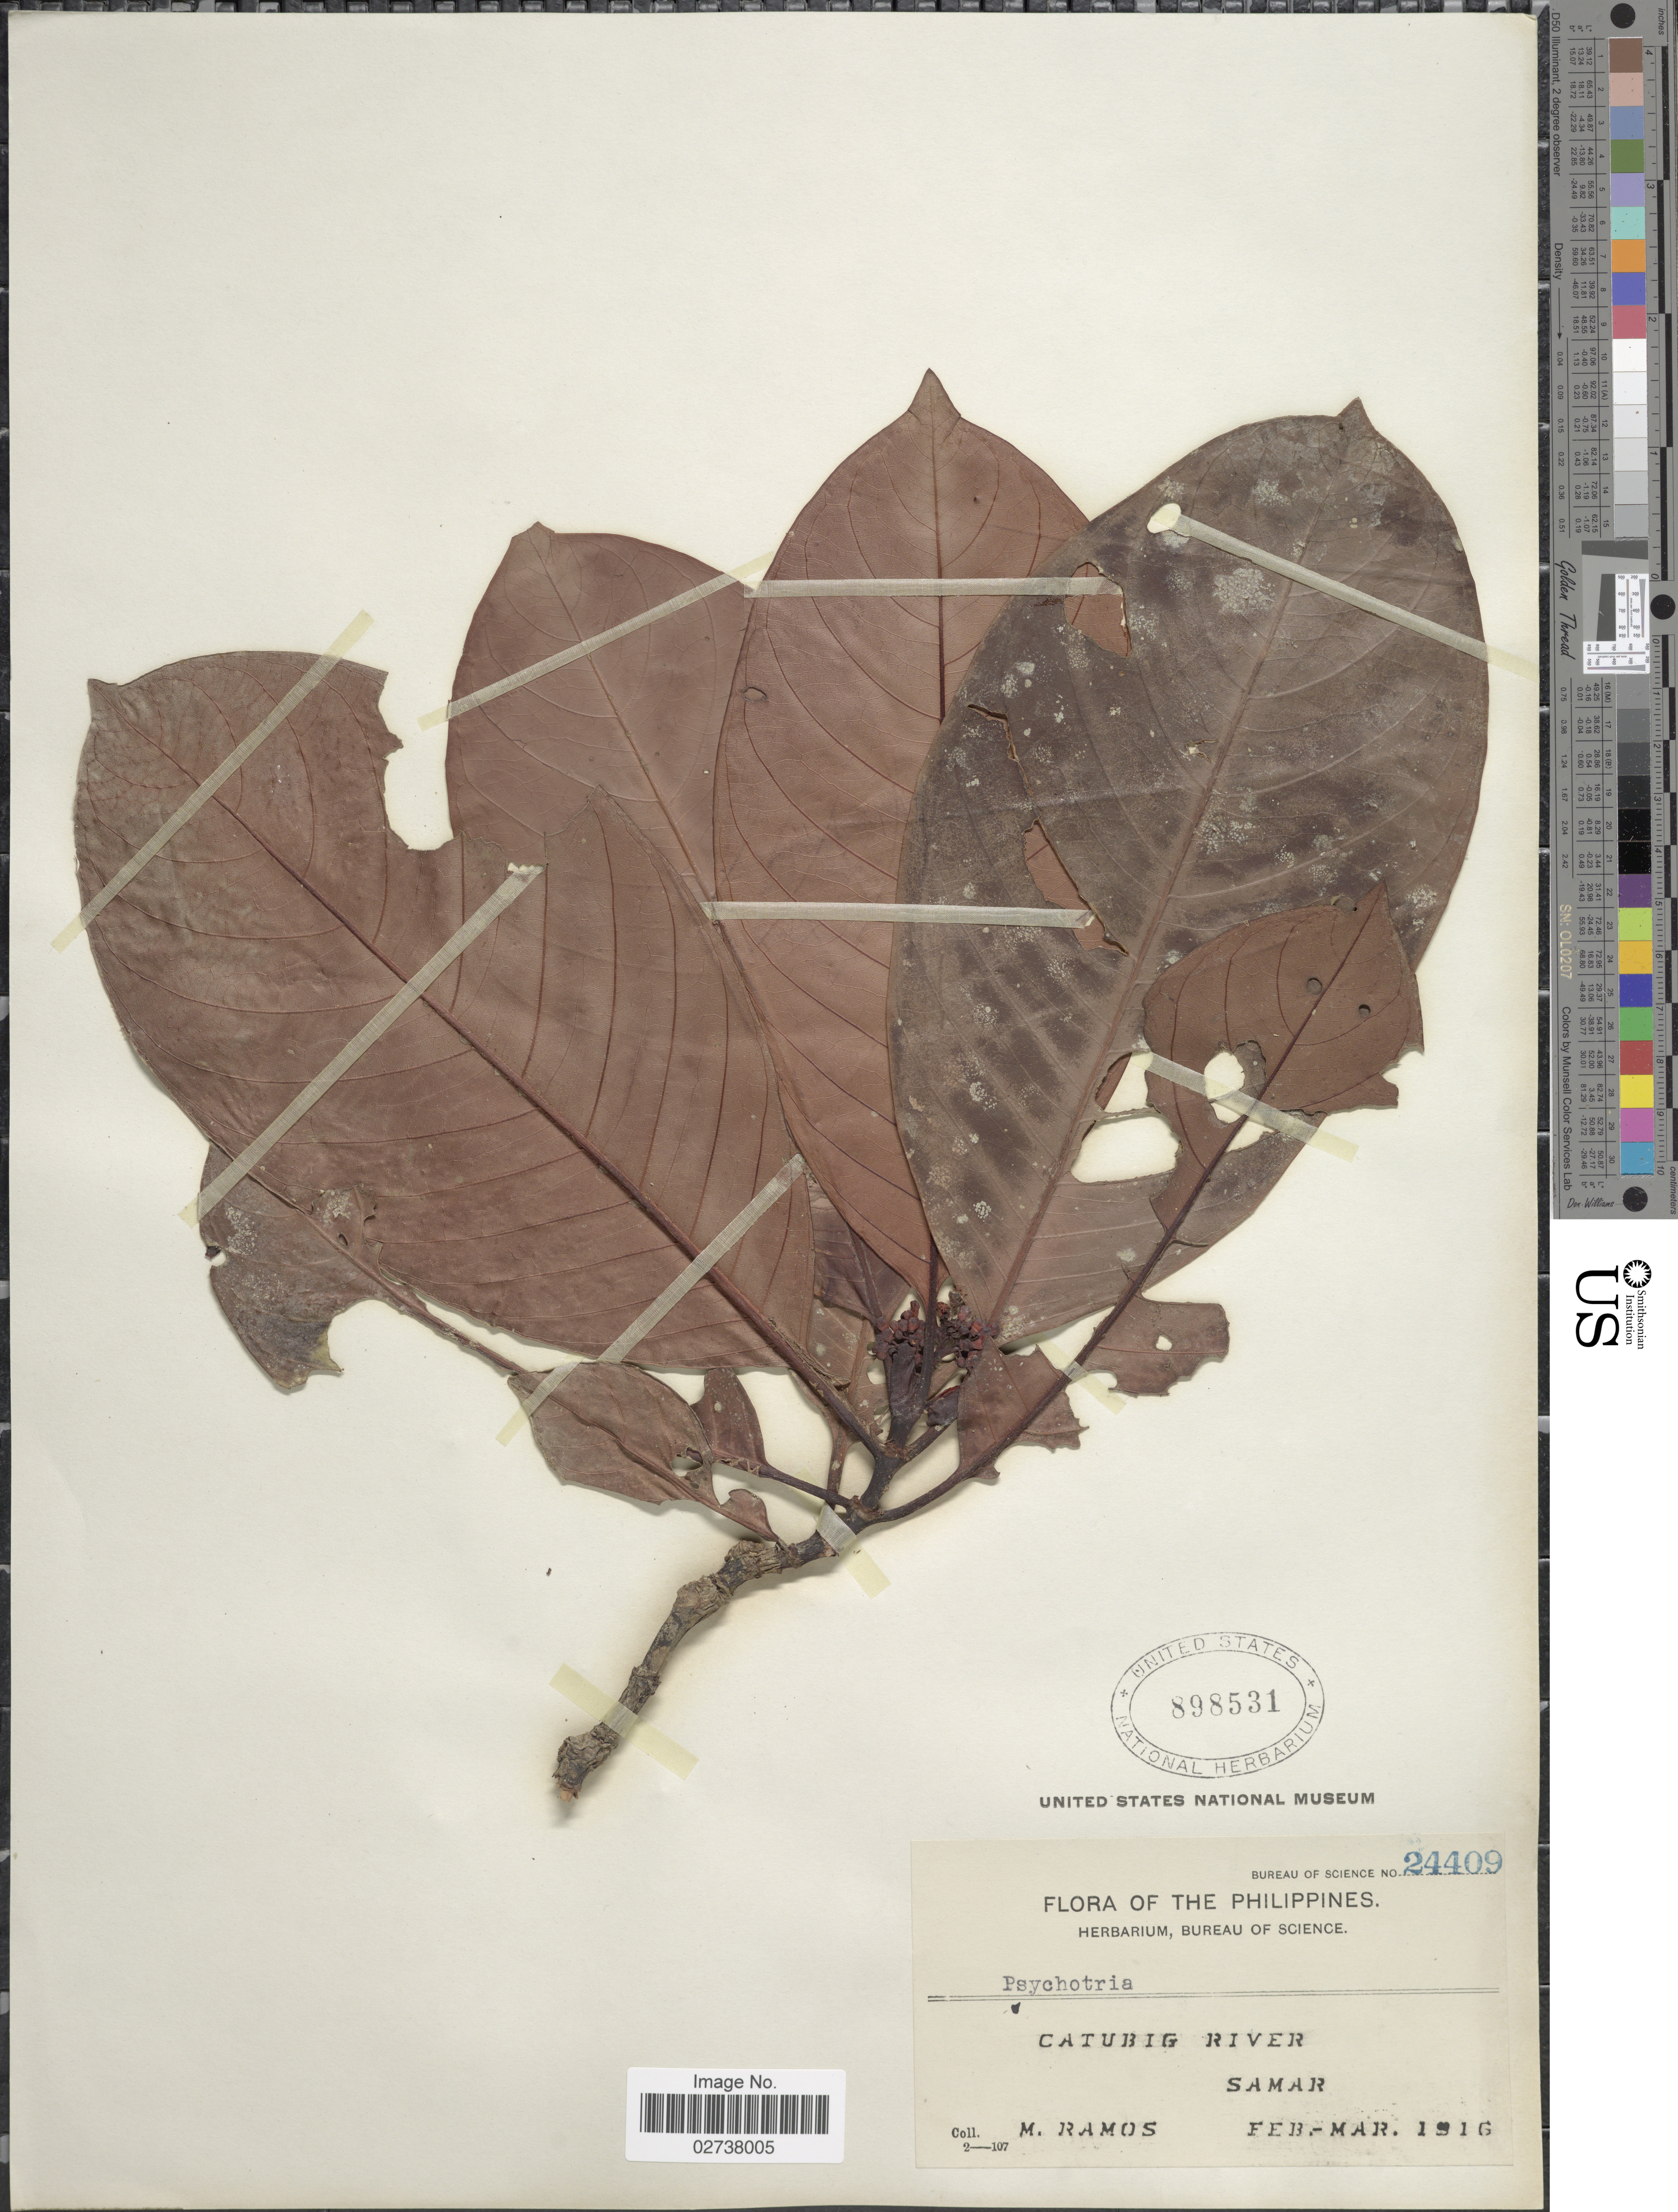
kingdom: Plantae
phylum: Tracheophyta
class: Magnoliopsida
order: Gentianales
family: Rubiaceae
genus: Psychotria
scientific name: Psychotria sp.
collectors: M. Ramos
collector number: Bureau of Science 24409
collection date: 1916-02/1916-03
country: Philippines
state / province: Eastern Visayas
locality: Catubig River, Samar.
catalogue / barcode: US 898531